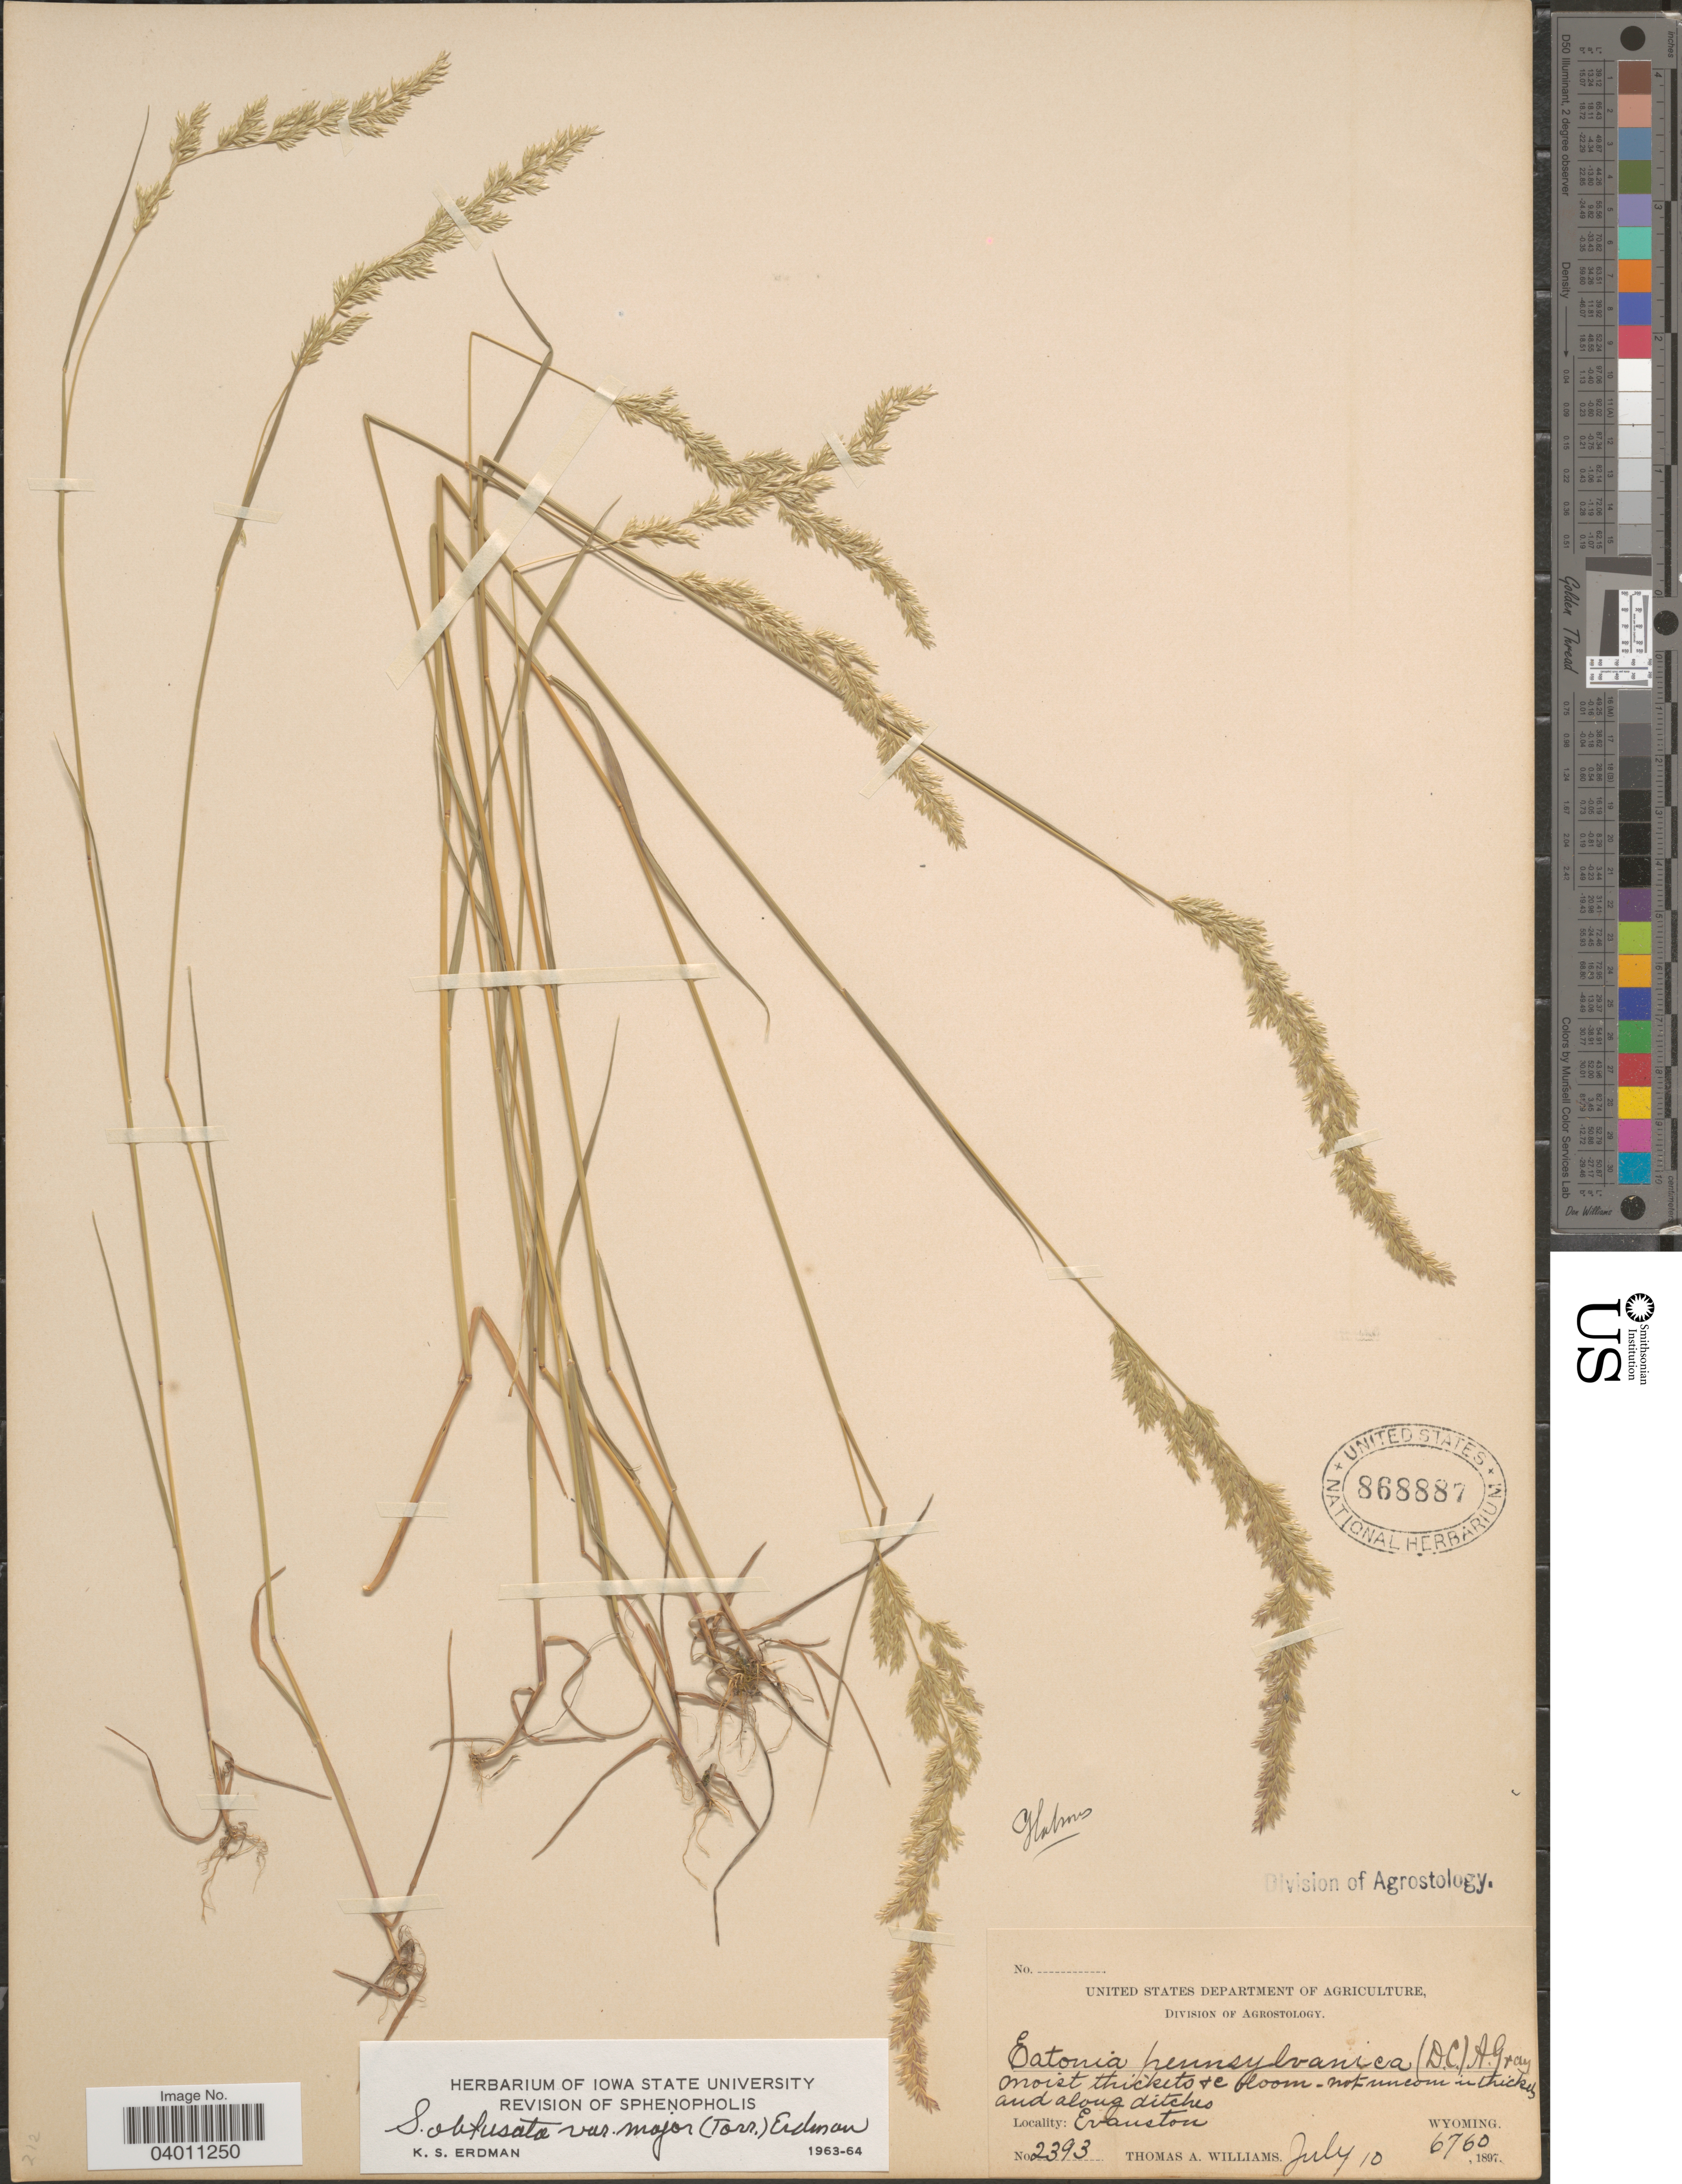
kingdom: Plantae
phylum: Tracheophyta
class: Liliopsida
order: Poales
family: Poaceae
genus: Sphenopholis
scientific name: Sphenopholis intermedia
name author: (Rydb.) Rydb.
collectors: T. A. Williams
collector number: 2393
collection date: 1897-07-10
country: United States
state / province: Wyoming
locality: Evanston.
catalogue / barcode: US 868887